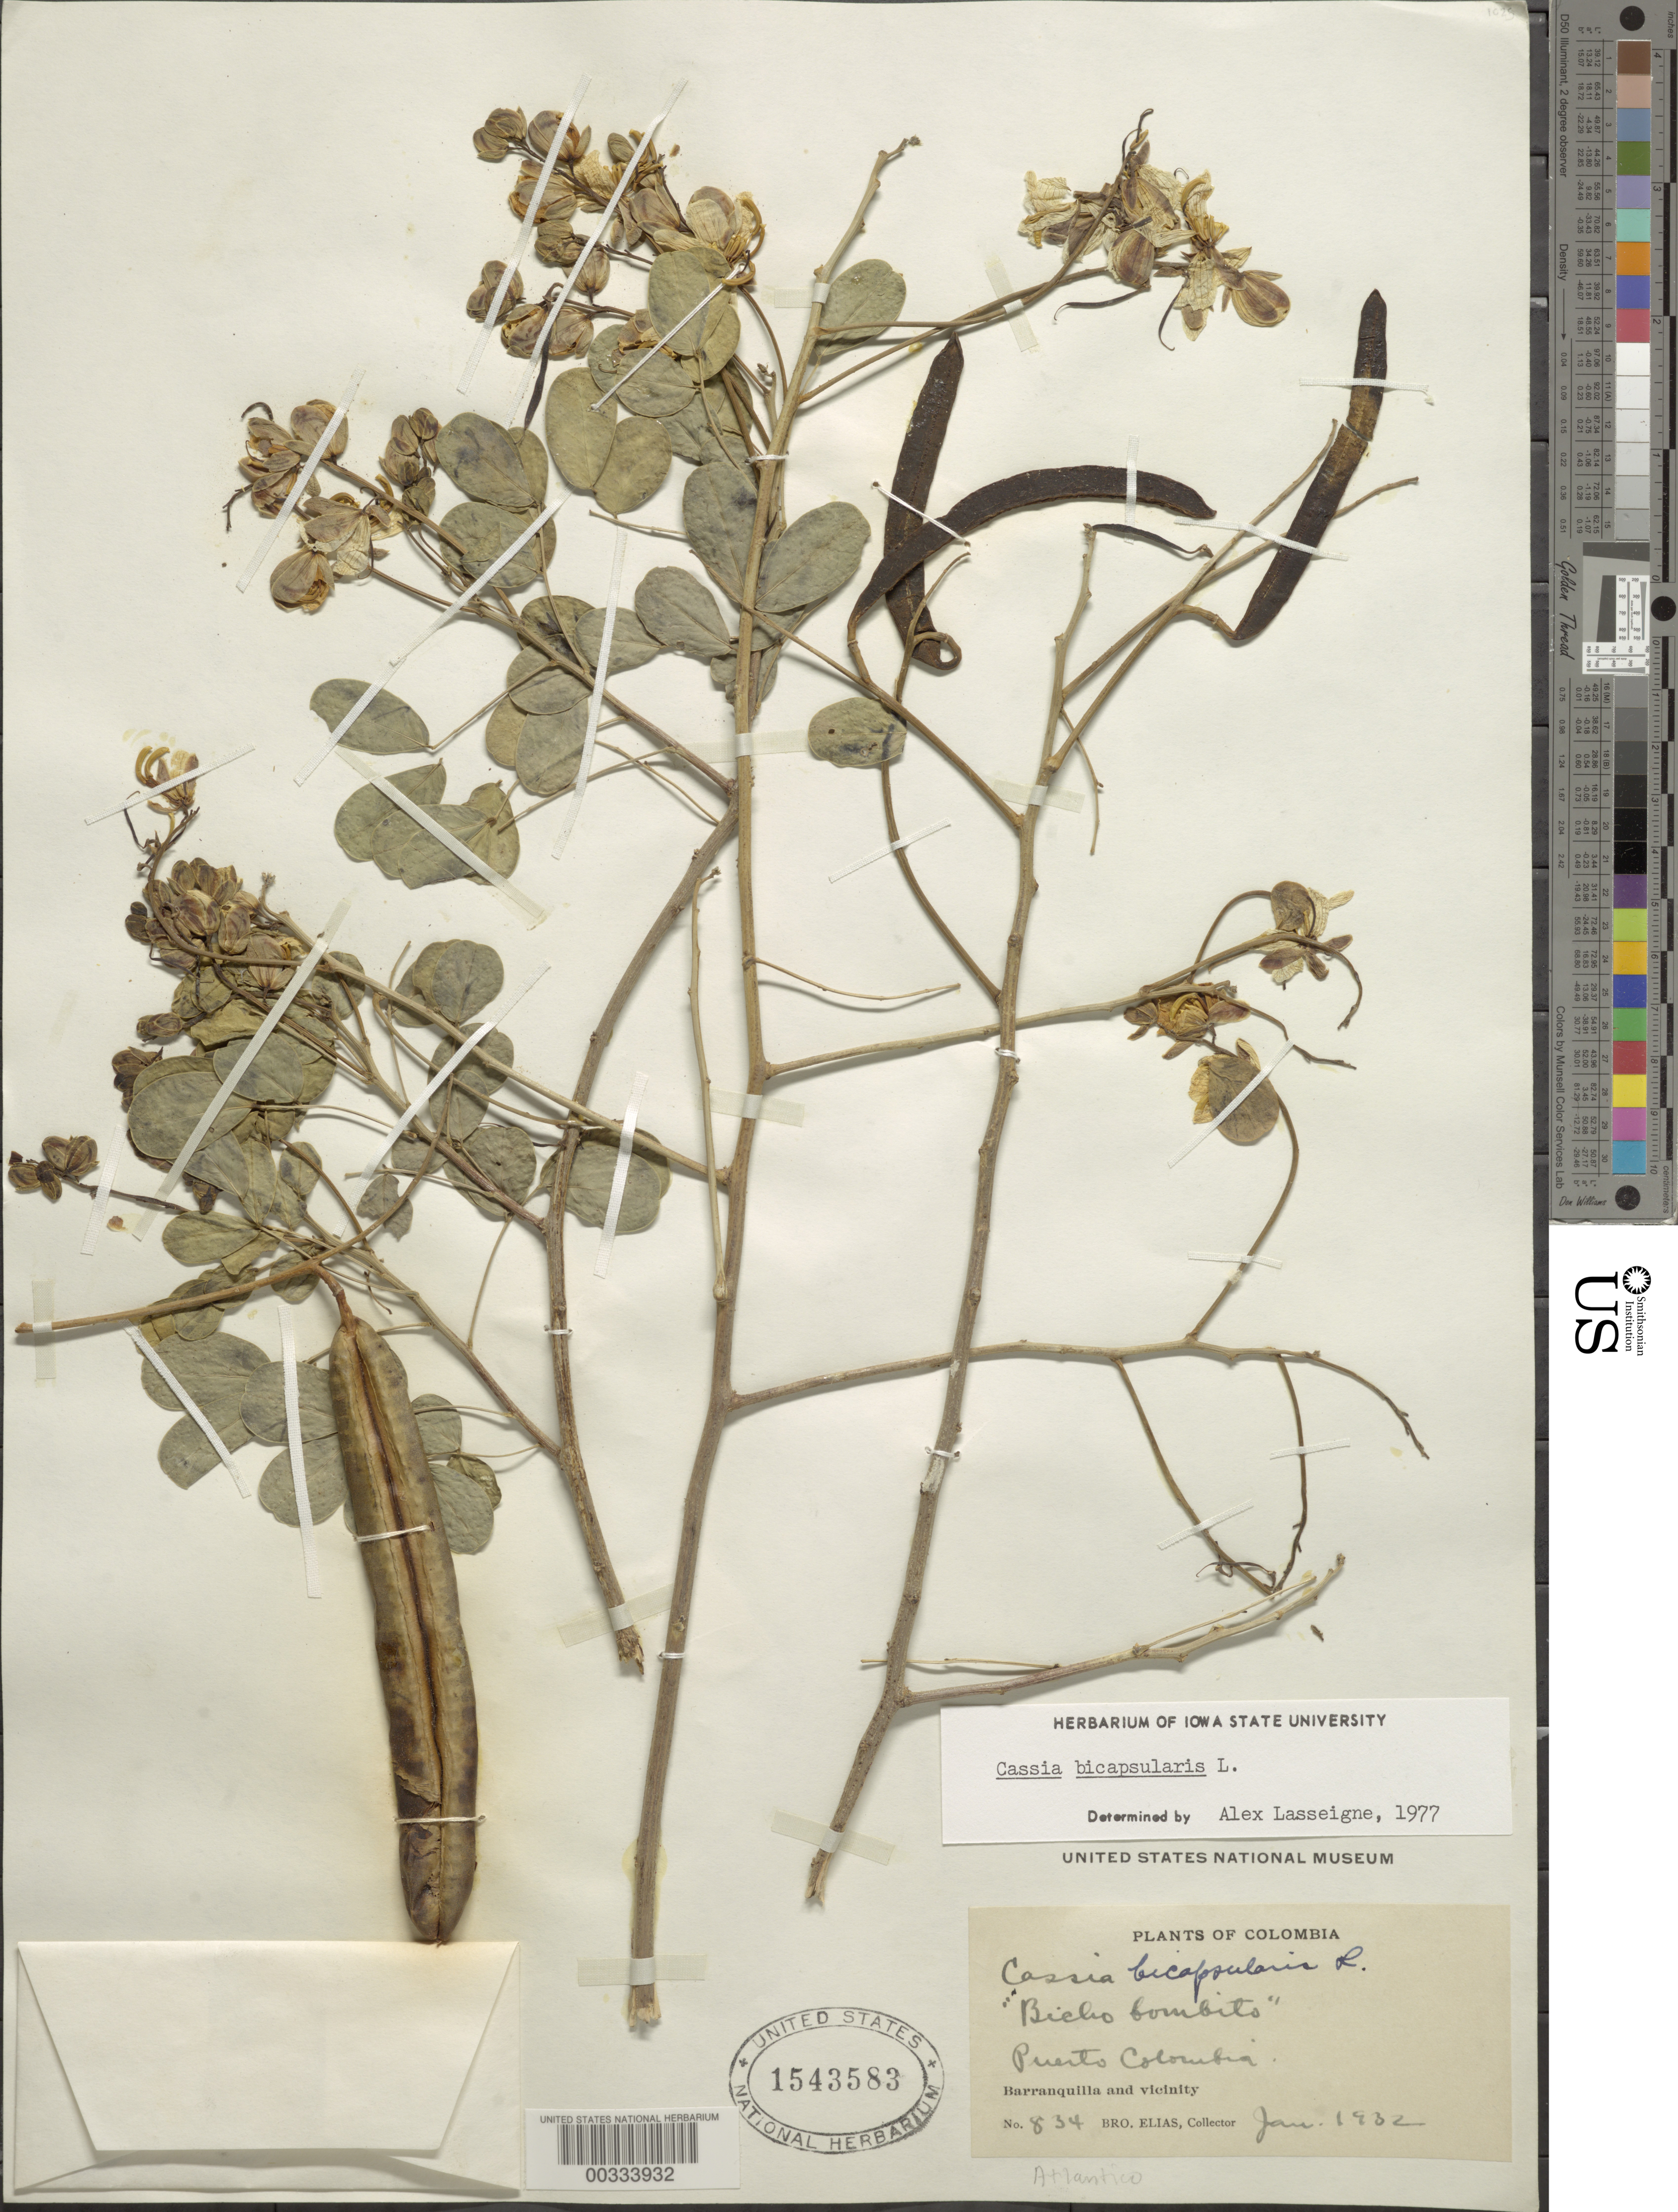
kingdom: Plantae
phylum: Tracheophyta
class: Magnoliopsida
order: Fabales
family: Fabaceae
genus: Senna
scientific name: Senna bicapsularis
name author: (L.) Roxb.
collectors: Bro. Elias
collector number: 834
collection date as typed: Jan 1932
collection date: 1932-01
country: Colombia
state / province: Atlántico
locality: Barranquilla and vicinity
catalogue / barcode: US 1543583